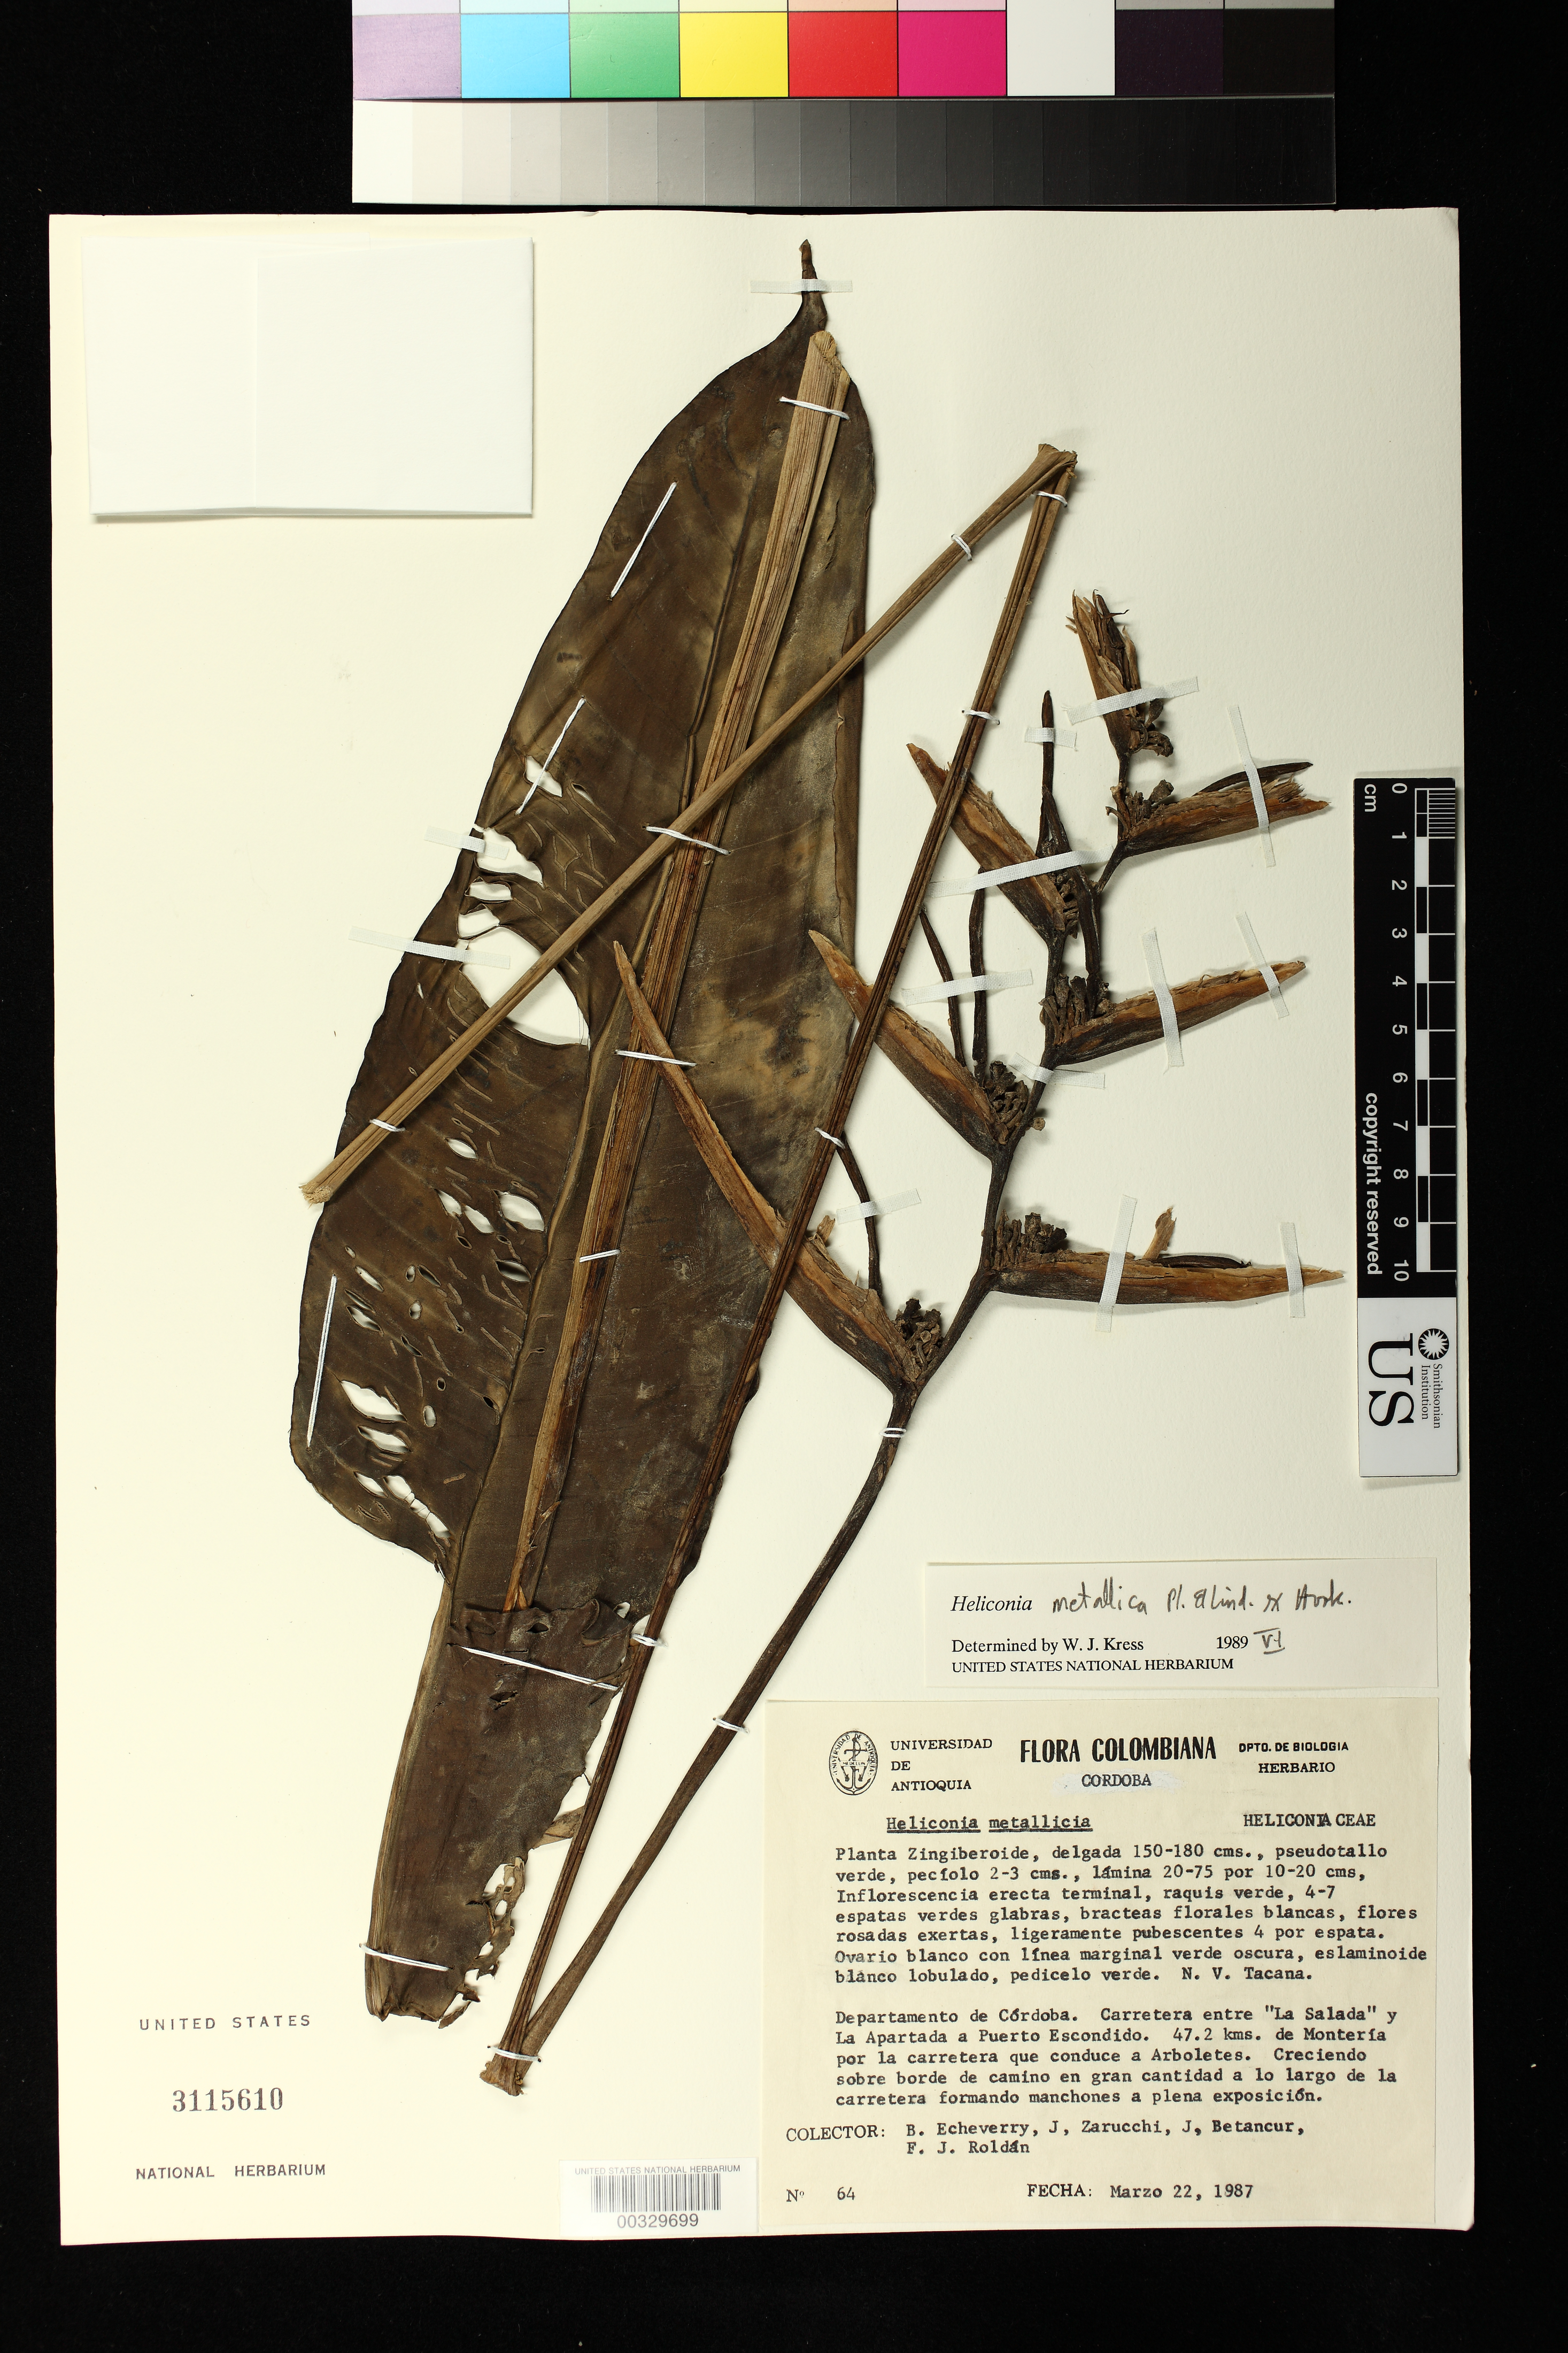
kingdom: Plantae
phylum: Tracheophyta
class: Liliopsida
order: Zingiberales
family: Heliconiaceae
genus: Heliconia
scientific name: Heliconia metallica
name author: Planch. & Linden ex Hook.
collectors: B. Echeverry, J. L. Zarucchi, J. C. Betancur & F. J. Roldán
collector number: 64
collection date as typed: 22 Mar 1987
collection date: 1987-03-22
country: Colombia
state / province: Córdoba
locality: Highway between "La Salada" and La Apartada to Puerto Escondido, 47.2 km from Monteria by highway to Arboletes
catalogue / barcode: US 3115610